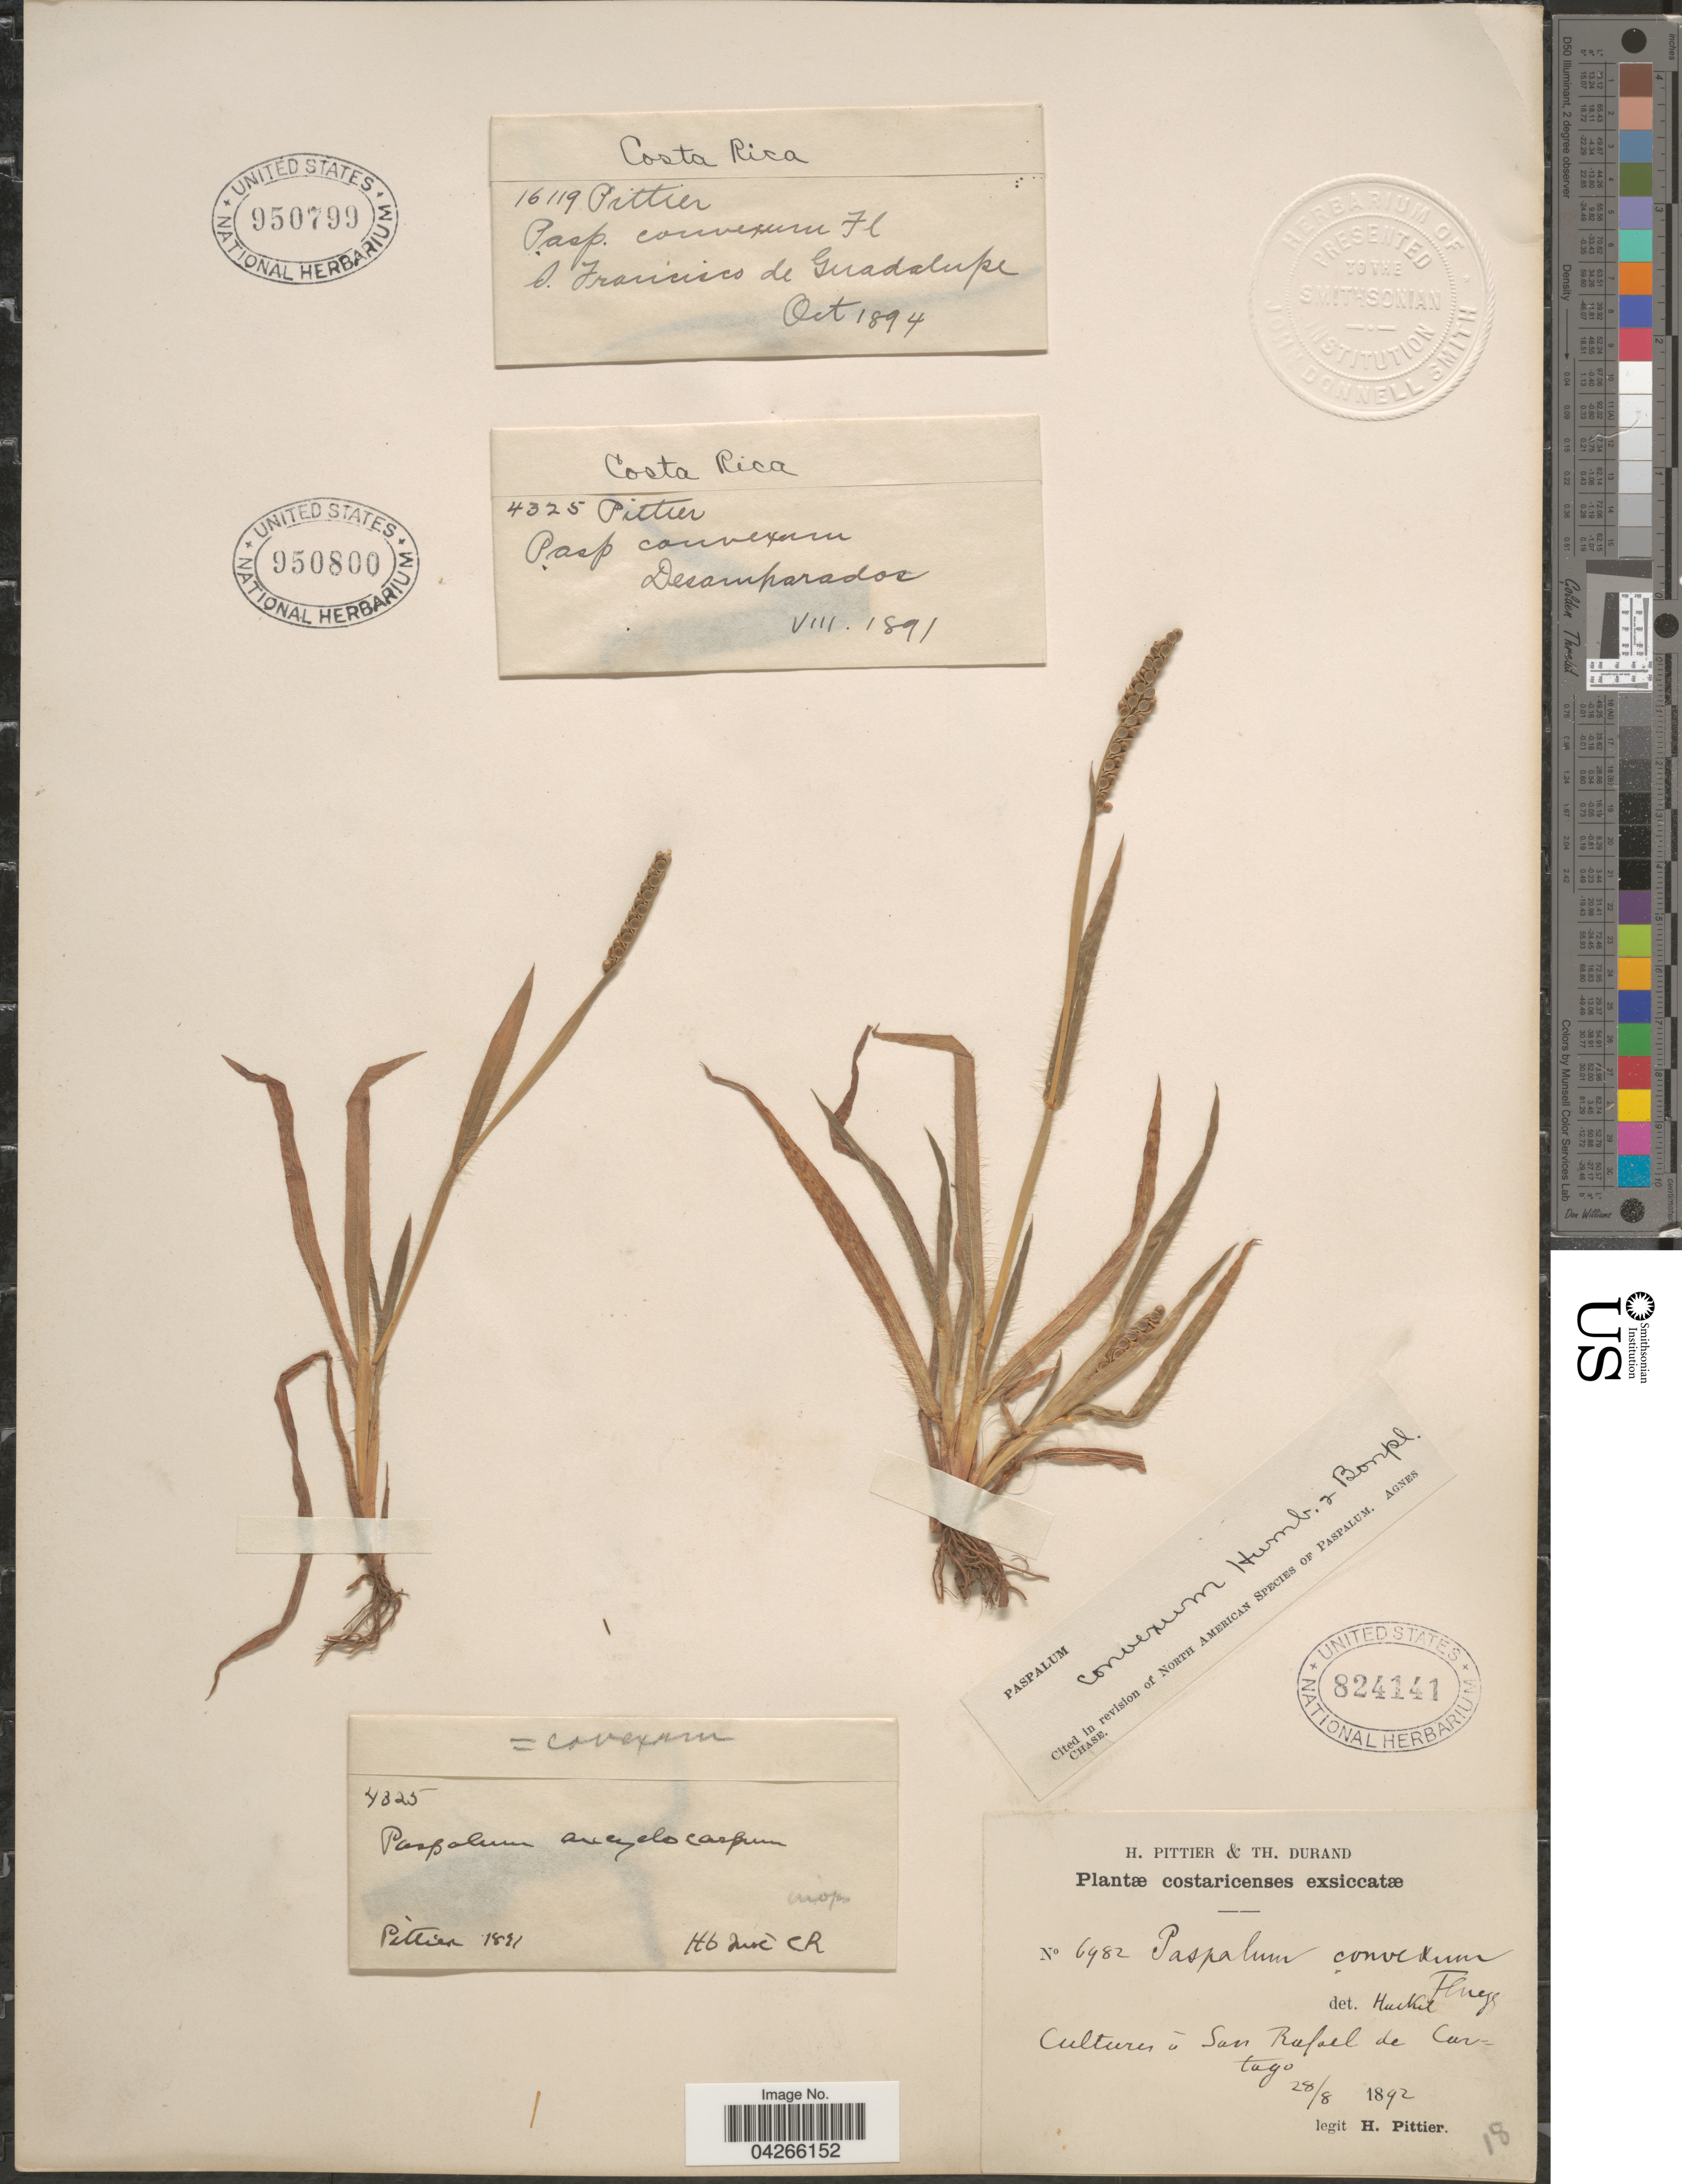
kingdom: Plantae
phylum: Tracheophyta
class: Liliopsida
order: Poales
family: Poaceae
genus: Paspalum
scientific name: Paspalum convexum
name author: Humb. & Bonpl. ex Flüggé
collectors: H. F. Pittier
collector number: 6982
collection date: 1892-08-28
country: Costa Rica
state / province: Cartago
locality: Cultures á San Rafael de Cartago.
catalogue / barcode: US 824141